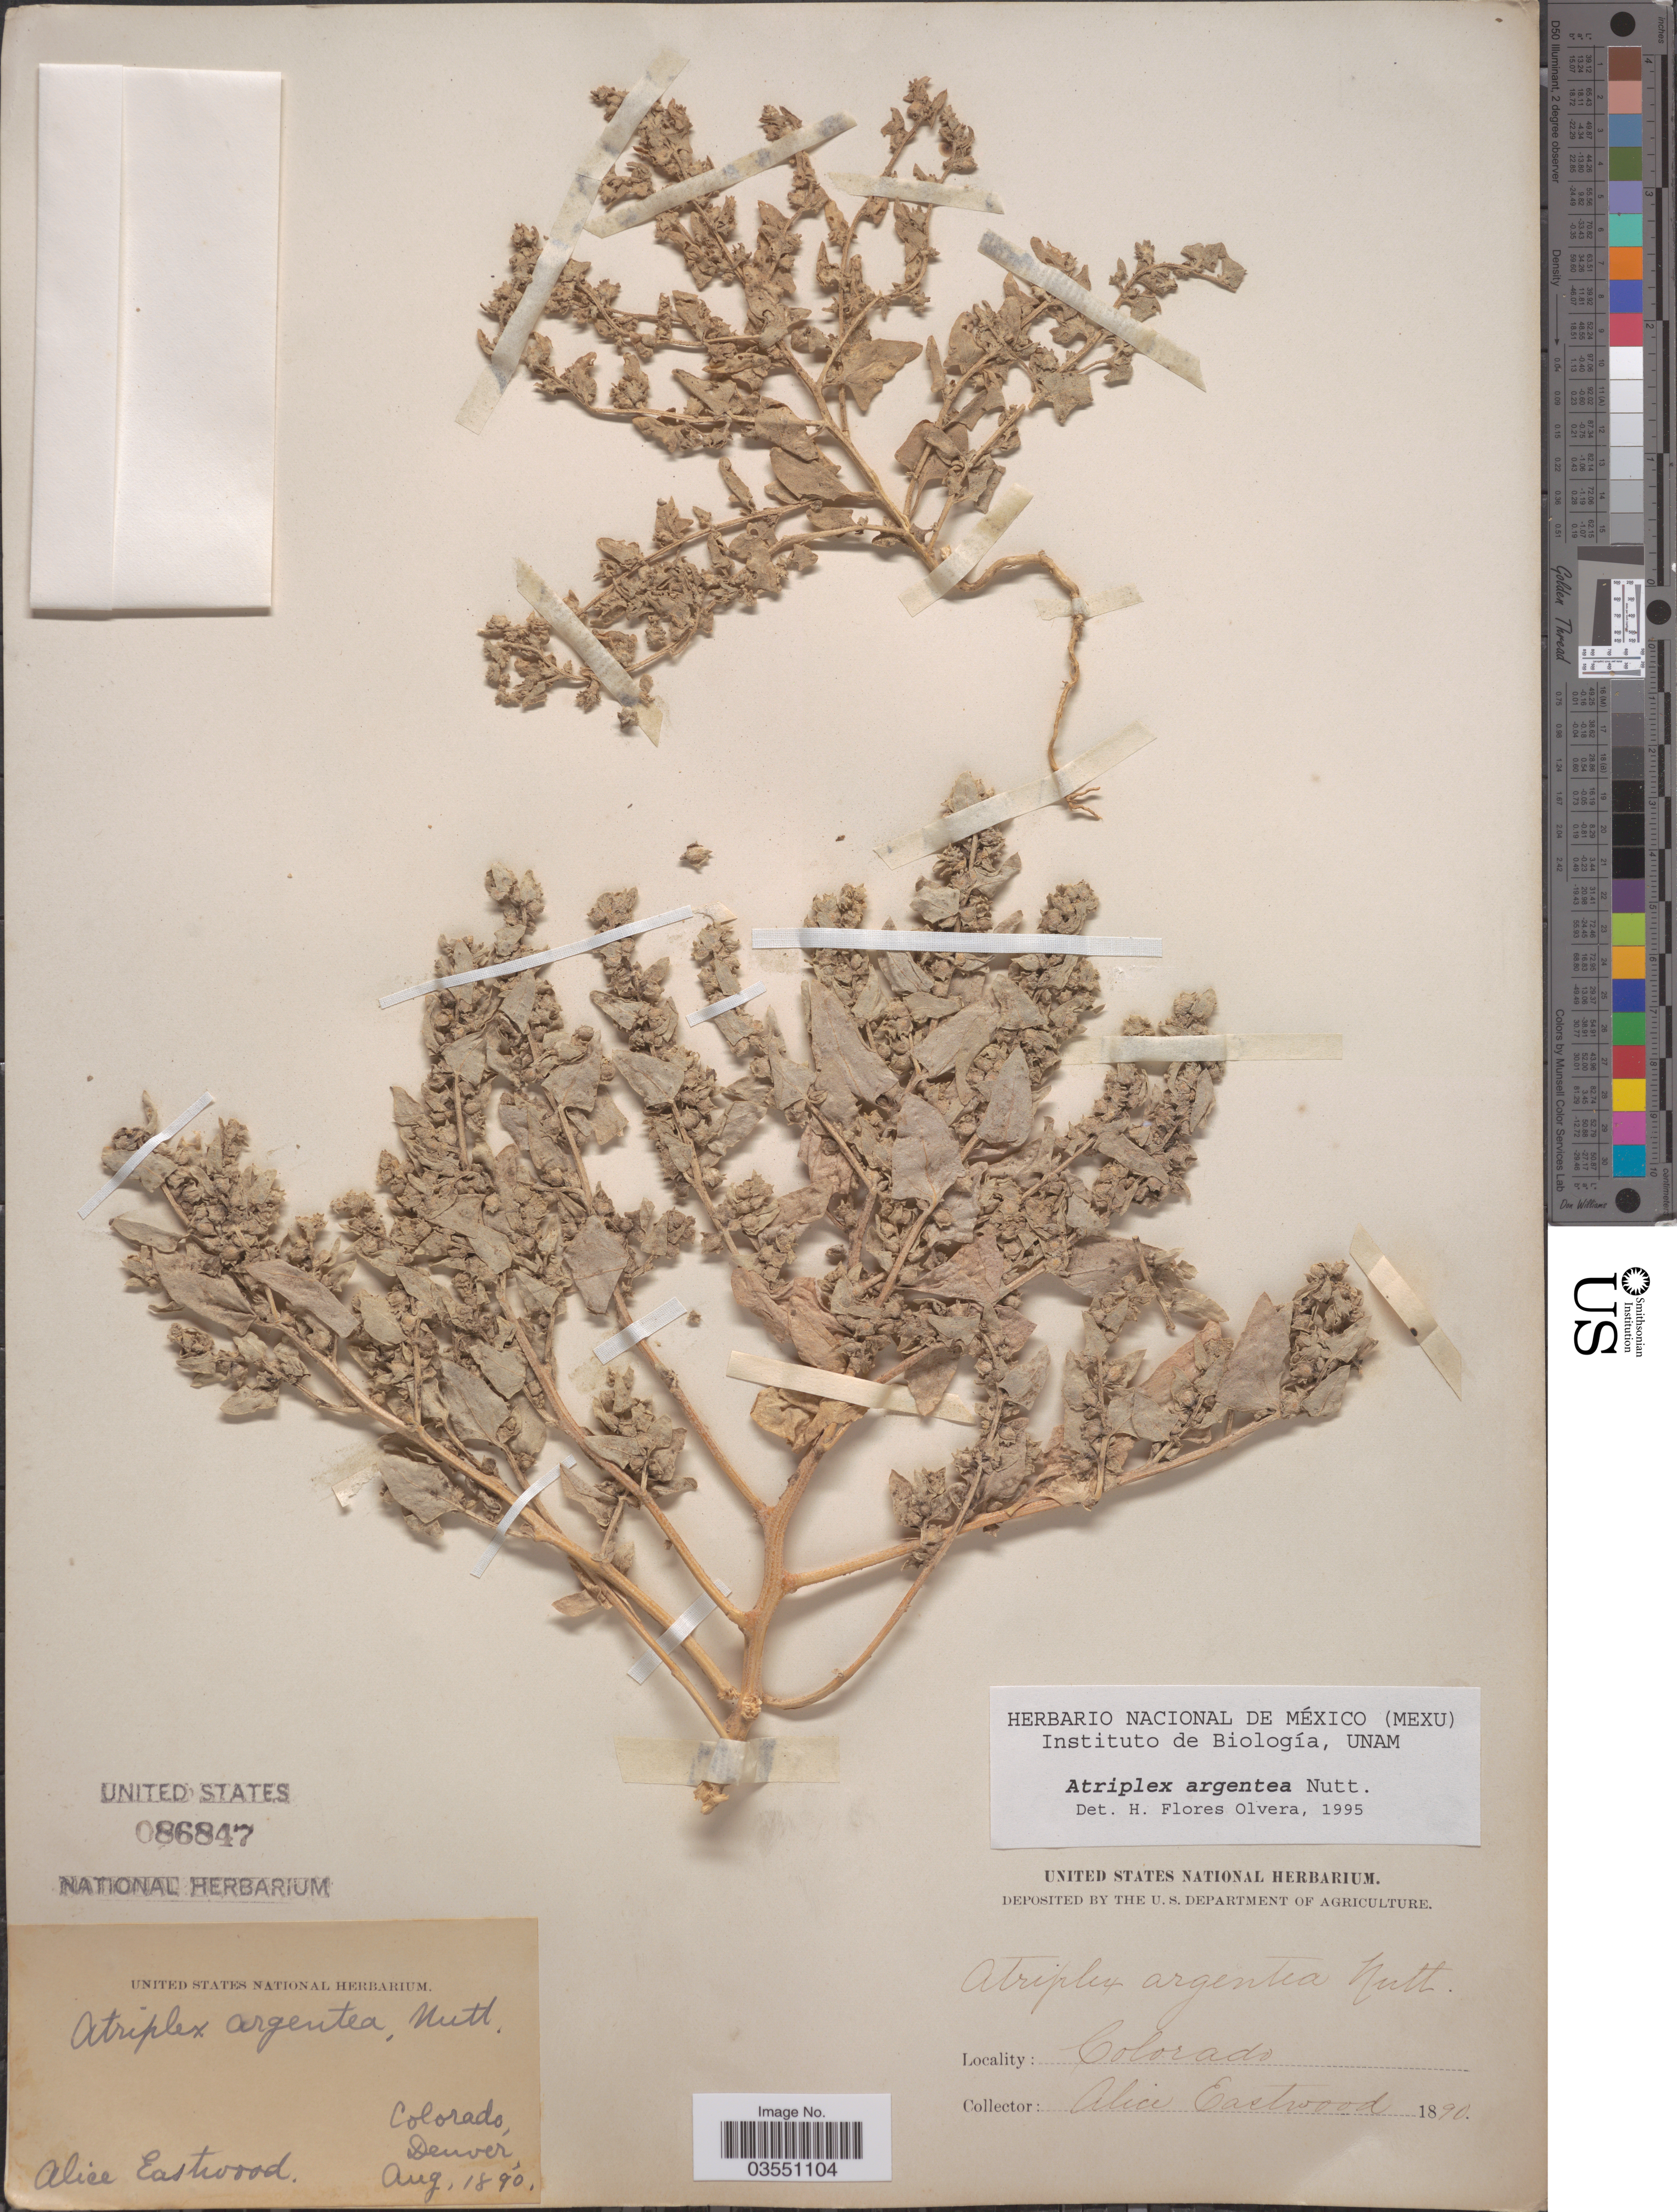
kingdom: Plantae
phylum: Tracheophyta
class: Magnoliopsida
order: Caryophyllales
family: Amaranthaceae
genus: Atriplex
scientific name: Atriplex argentea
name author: Nutt.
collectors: A. Eastwood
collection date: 1890-08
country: United States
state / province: Colorado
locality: Denver.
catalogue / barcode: US 86847